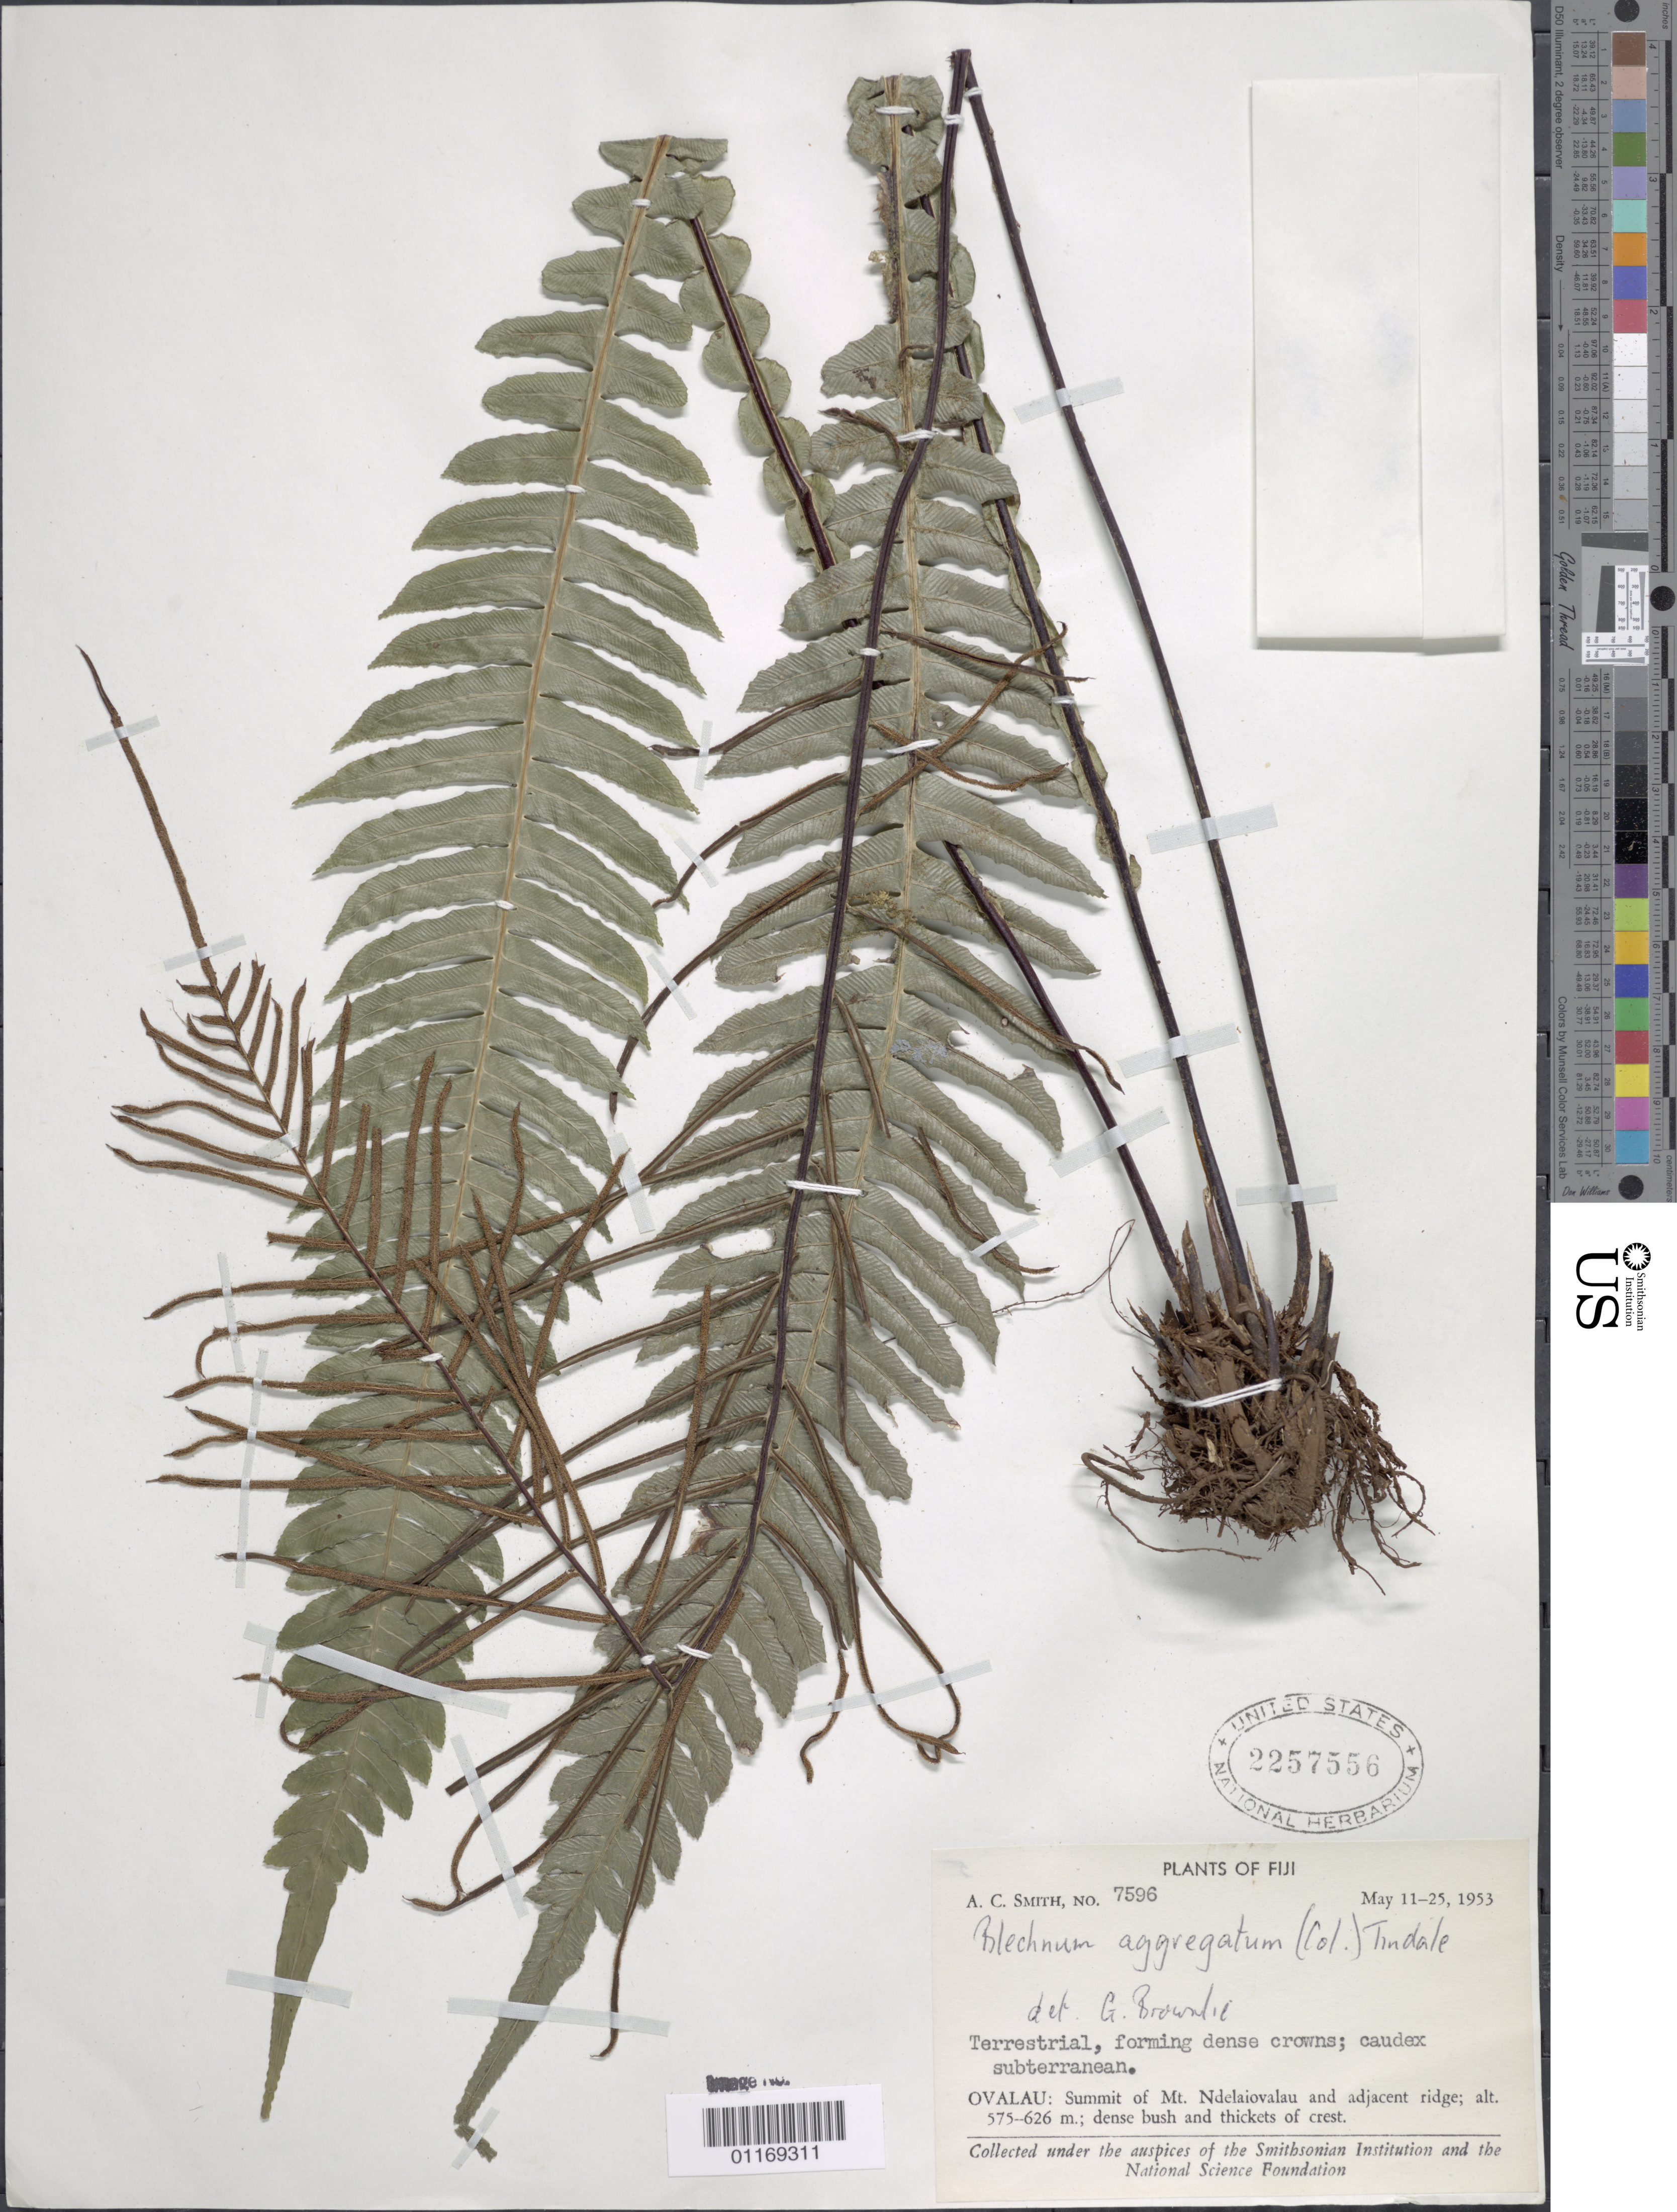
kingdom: Plantae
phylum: Tracheophyta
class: Polypodiopsida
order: Polypodiales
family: Blechnaceae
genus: Blechnum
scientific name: Blechnum aggregatum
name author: (Colenso) Tindale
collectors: A. C. Smith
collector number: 7596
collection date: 1953-05-11/1953-05-25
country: Fiji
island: Ovalau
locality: Summit of Mt. Ndelaiovalau and adjacent ridge.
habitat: Dense bush and thickets of crest.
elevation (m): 575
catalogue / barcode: US 2257556